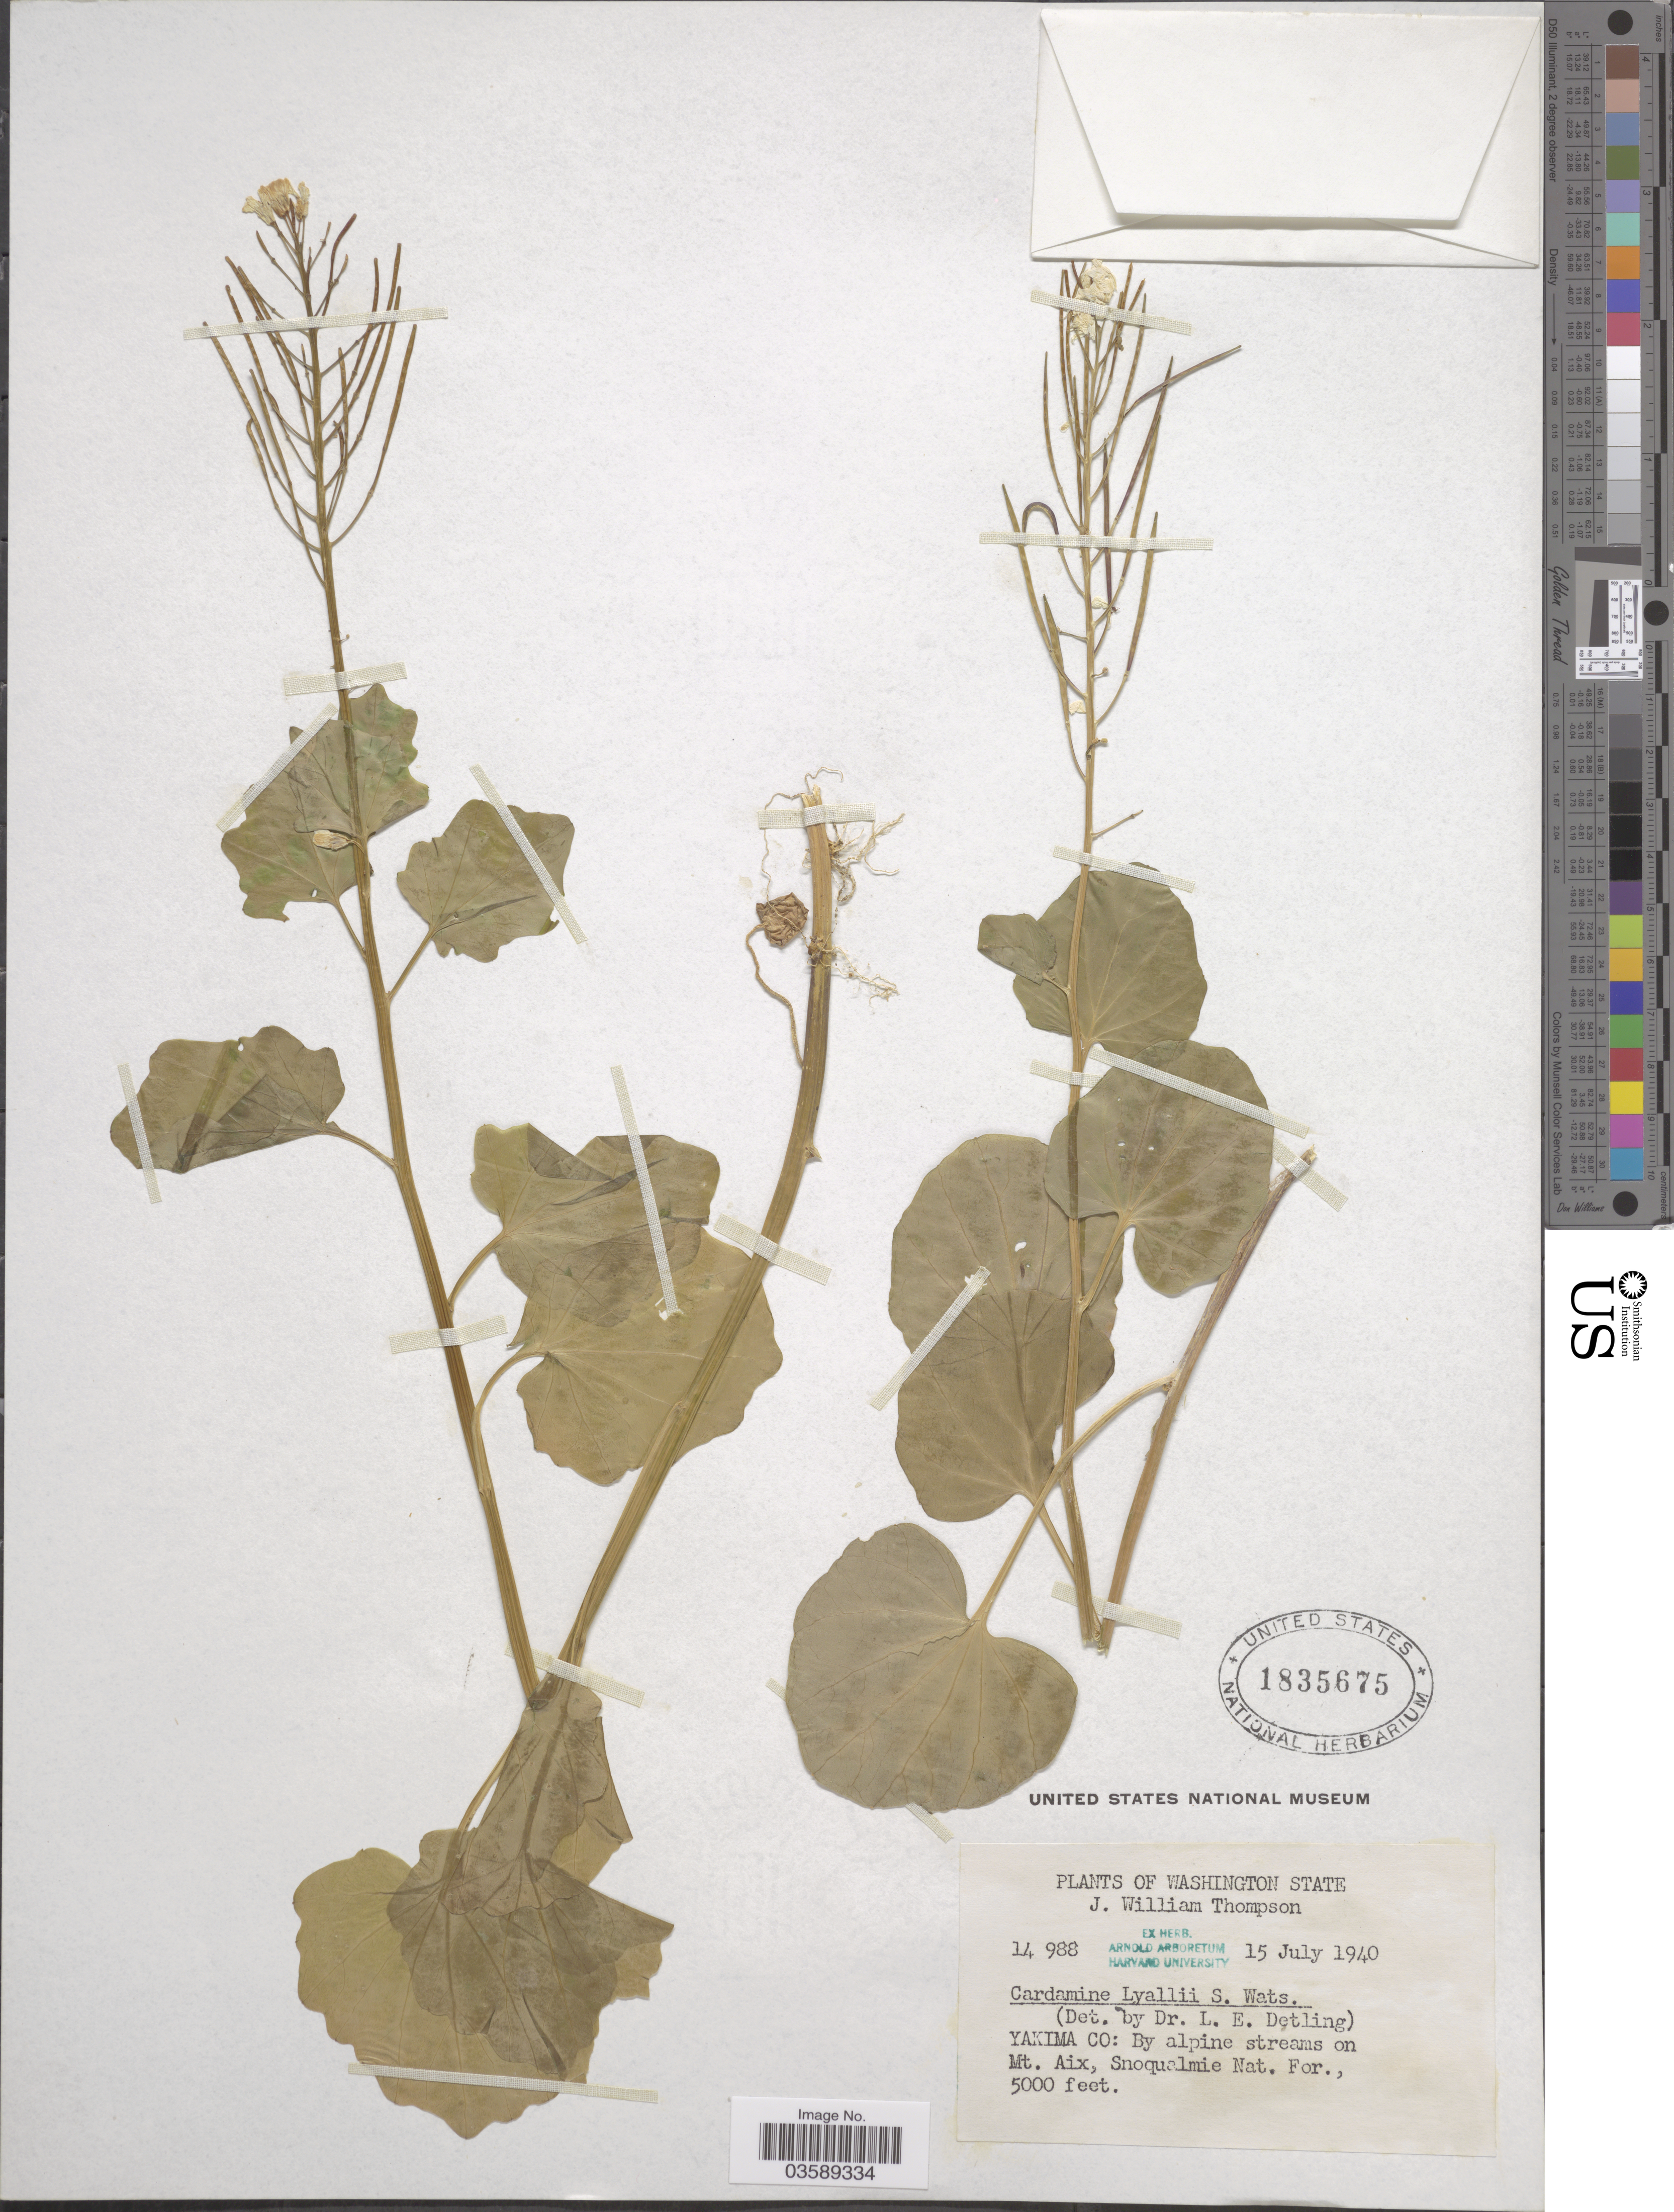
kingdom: Plantae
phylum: Tracheophyta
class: Magnoliopsida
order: Brassicales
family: Brassicaceae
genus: Cardamine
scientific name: Cardamine lyallii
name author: S. Watson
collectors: J. W. Thompson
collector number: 14988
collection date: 1940-07-15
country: United States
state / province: Washington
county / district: Yakima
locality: Yakima Co: By alpine streams on Mt. Aix, Snoqualmie Nat. For.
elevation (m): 1524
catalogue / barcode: US 1835675